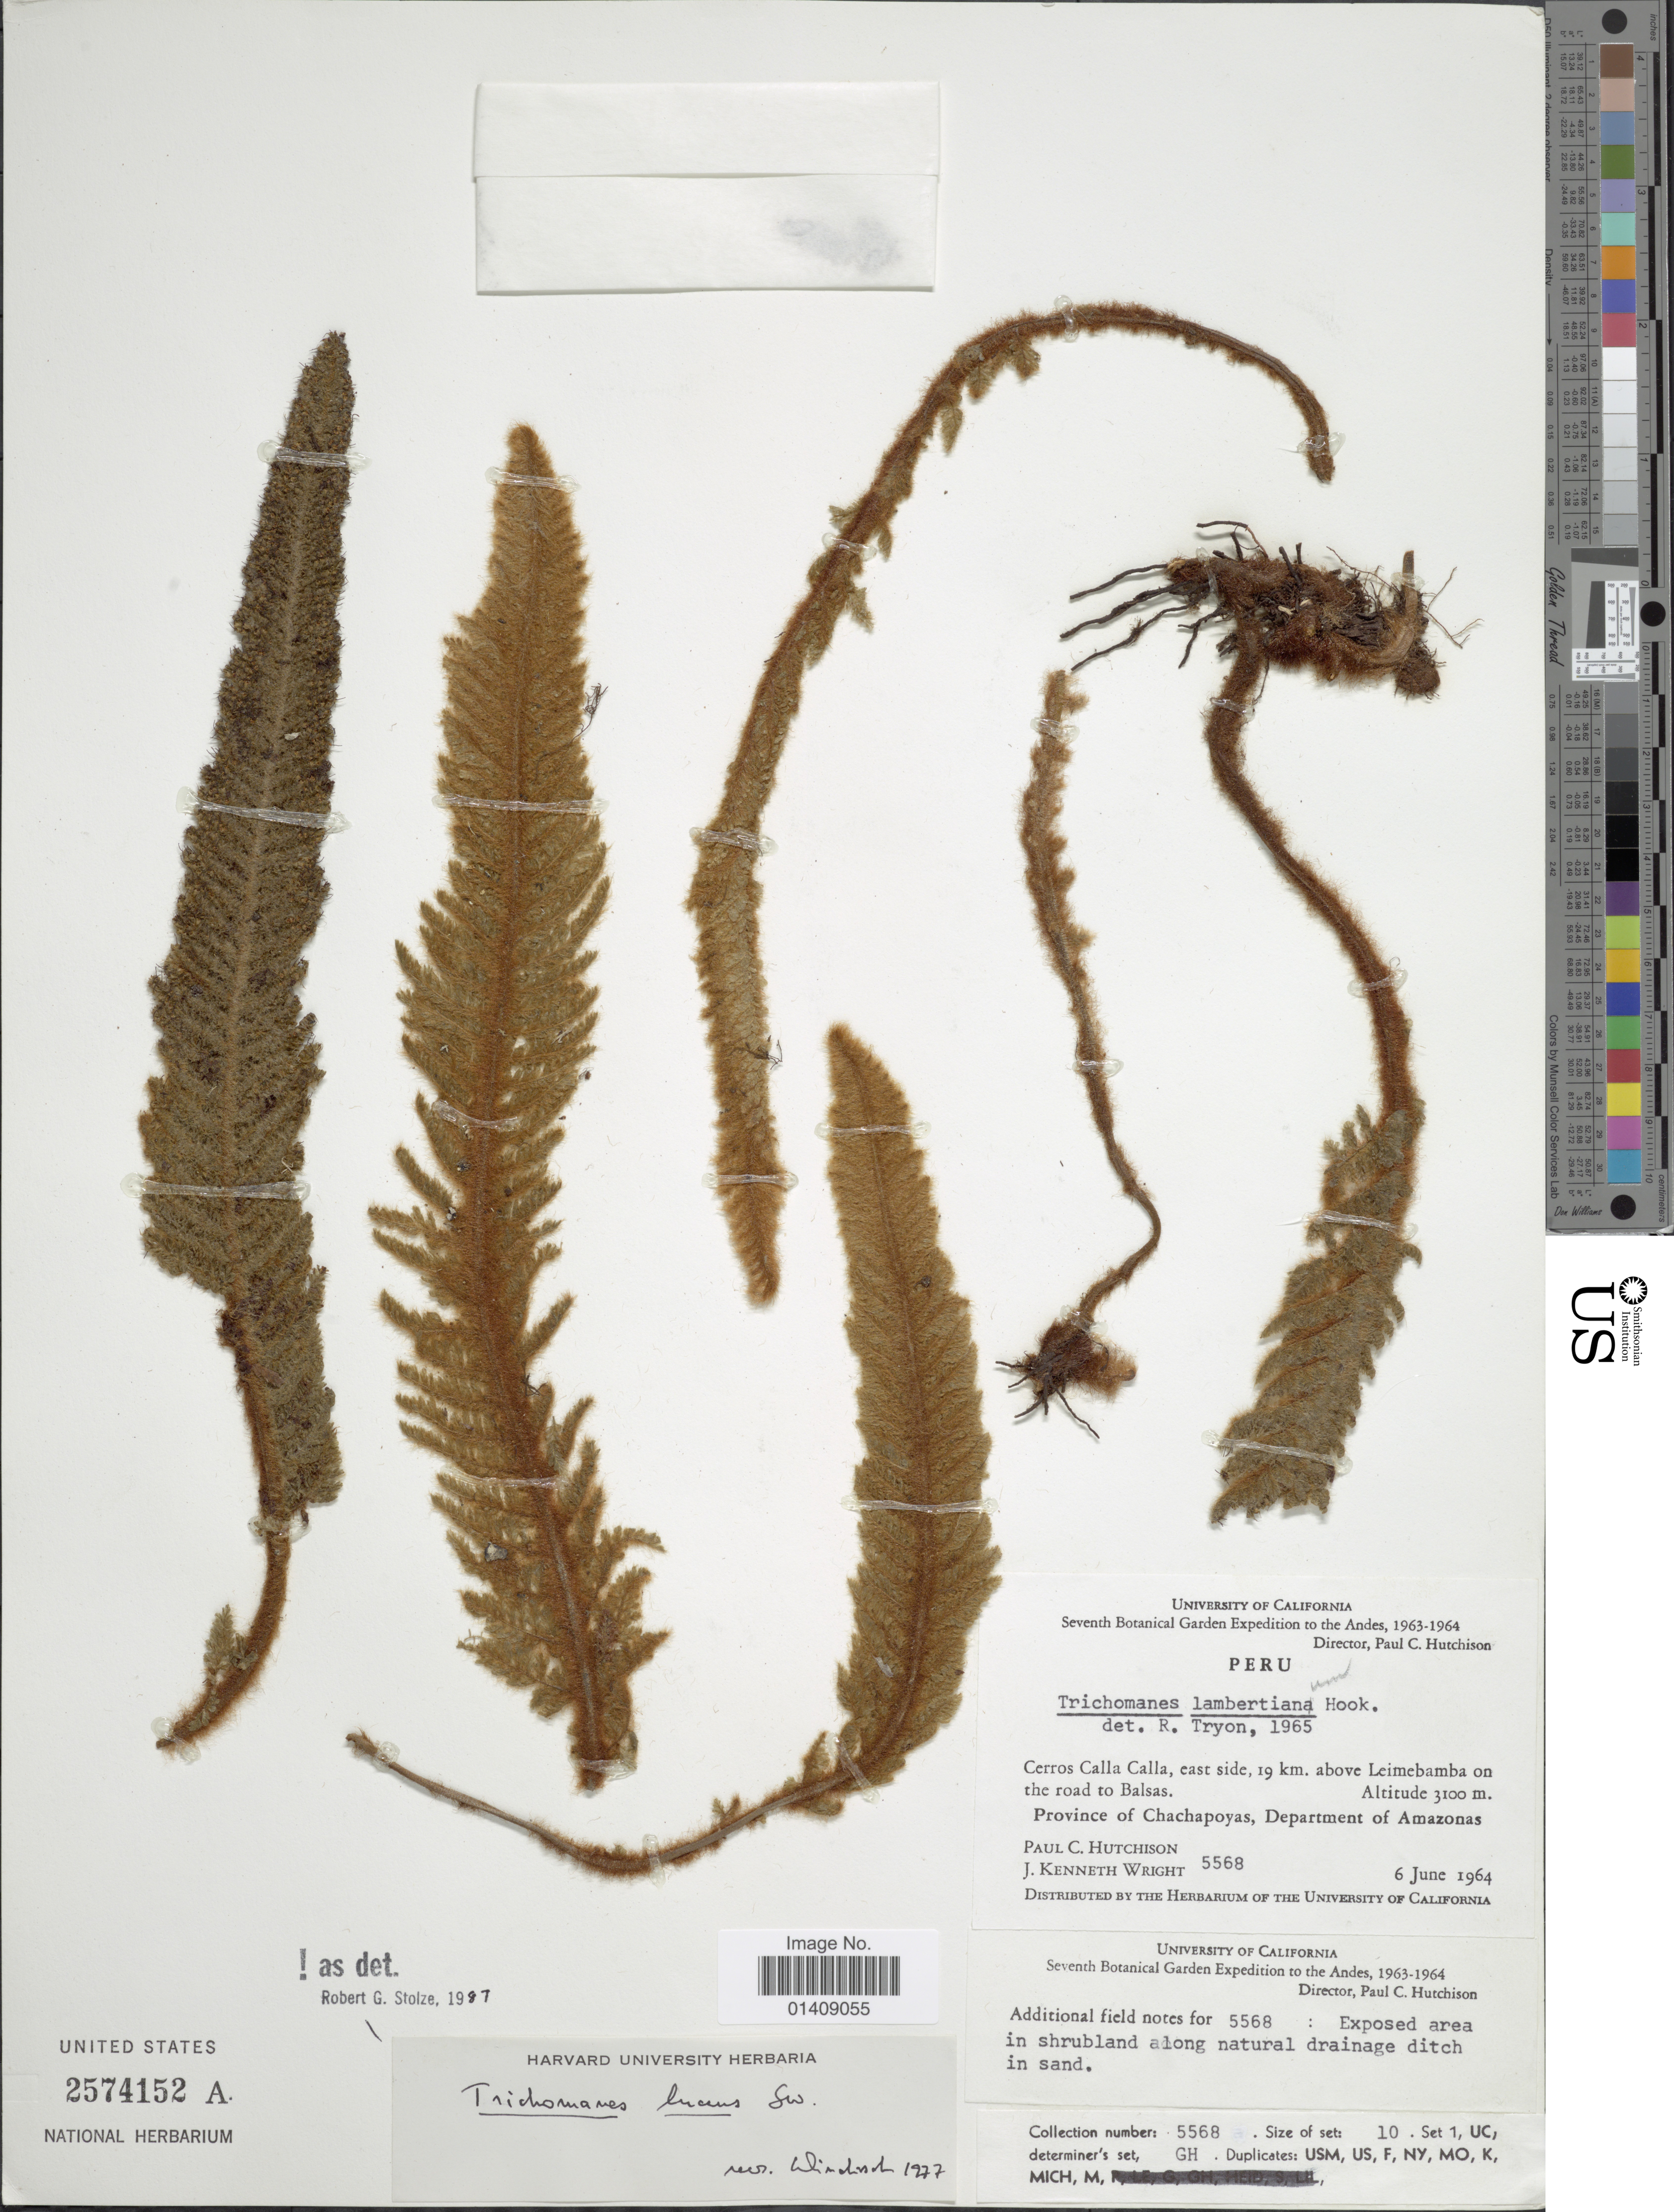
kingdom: Plantae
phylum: Tracheophyta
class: Polypodiopsida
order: Hymenophyllales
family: Hymenophyllaceae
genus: Trichomanes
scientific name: Trichomanes lucens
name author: Sw.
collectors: P. C. Hutchison & J. K. Wright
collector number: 5568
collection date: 1964-06-06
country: Peru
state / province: Amazonas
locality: Cerros Calla Calla, east side, 19 km. above Leimebamba on the road to Balsas. Province of Chachapoyas, Department of Amazonas. Exposed area in shrubland along natural drainage ditch in sand.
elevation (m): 3100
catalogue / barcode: US 2574152